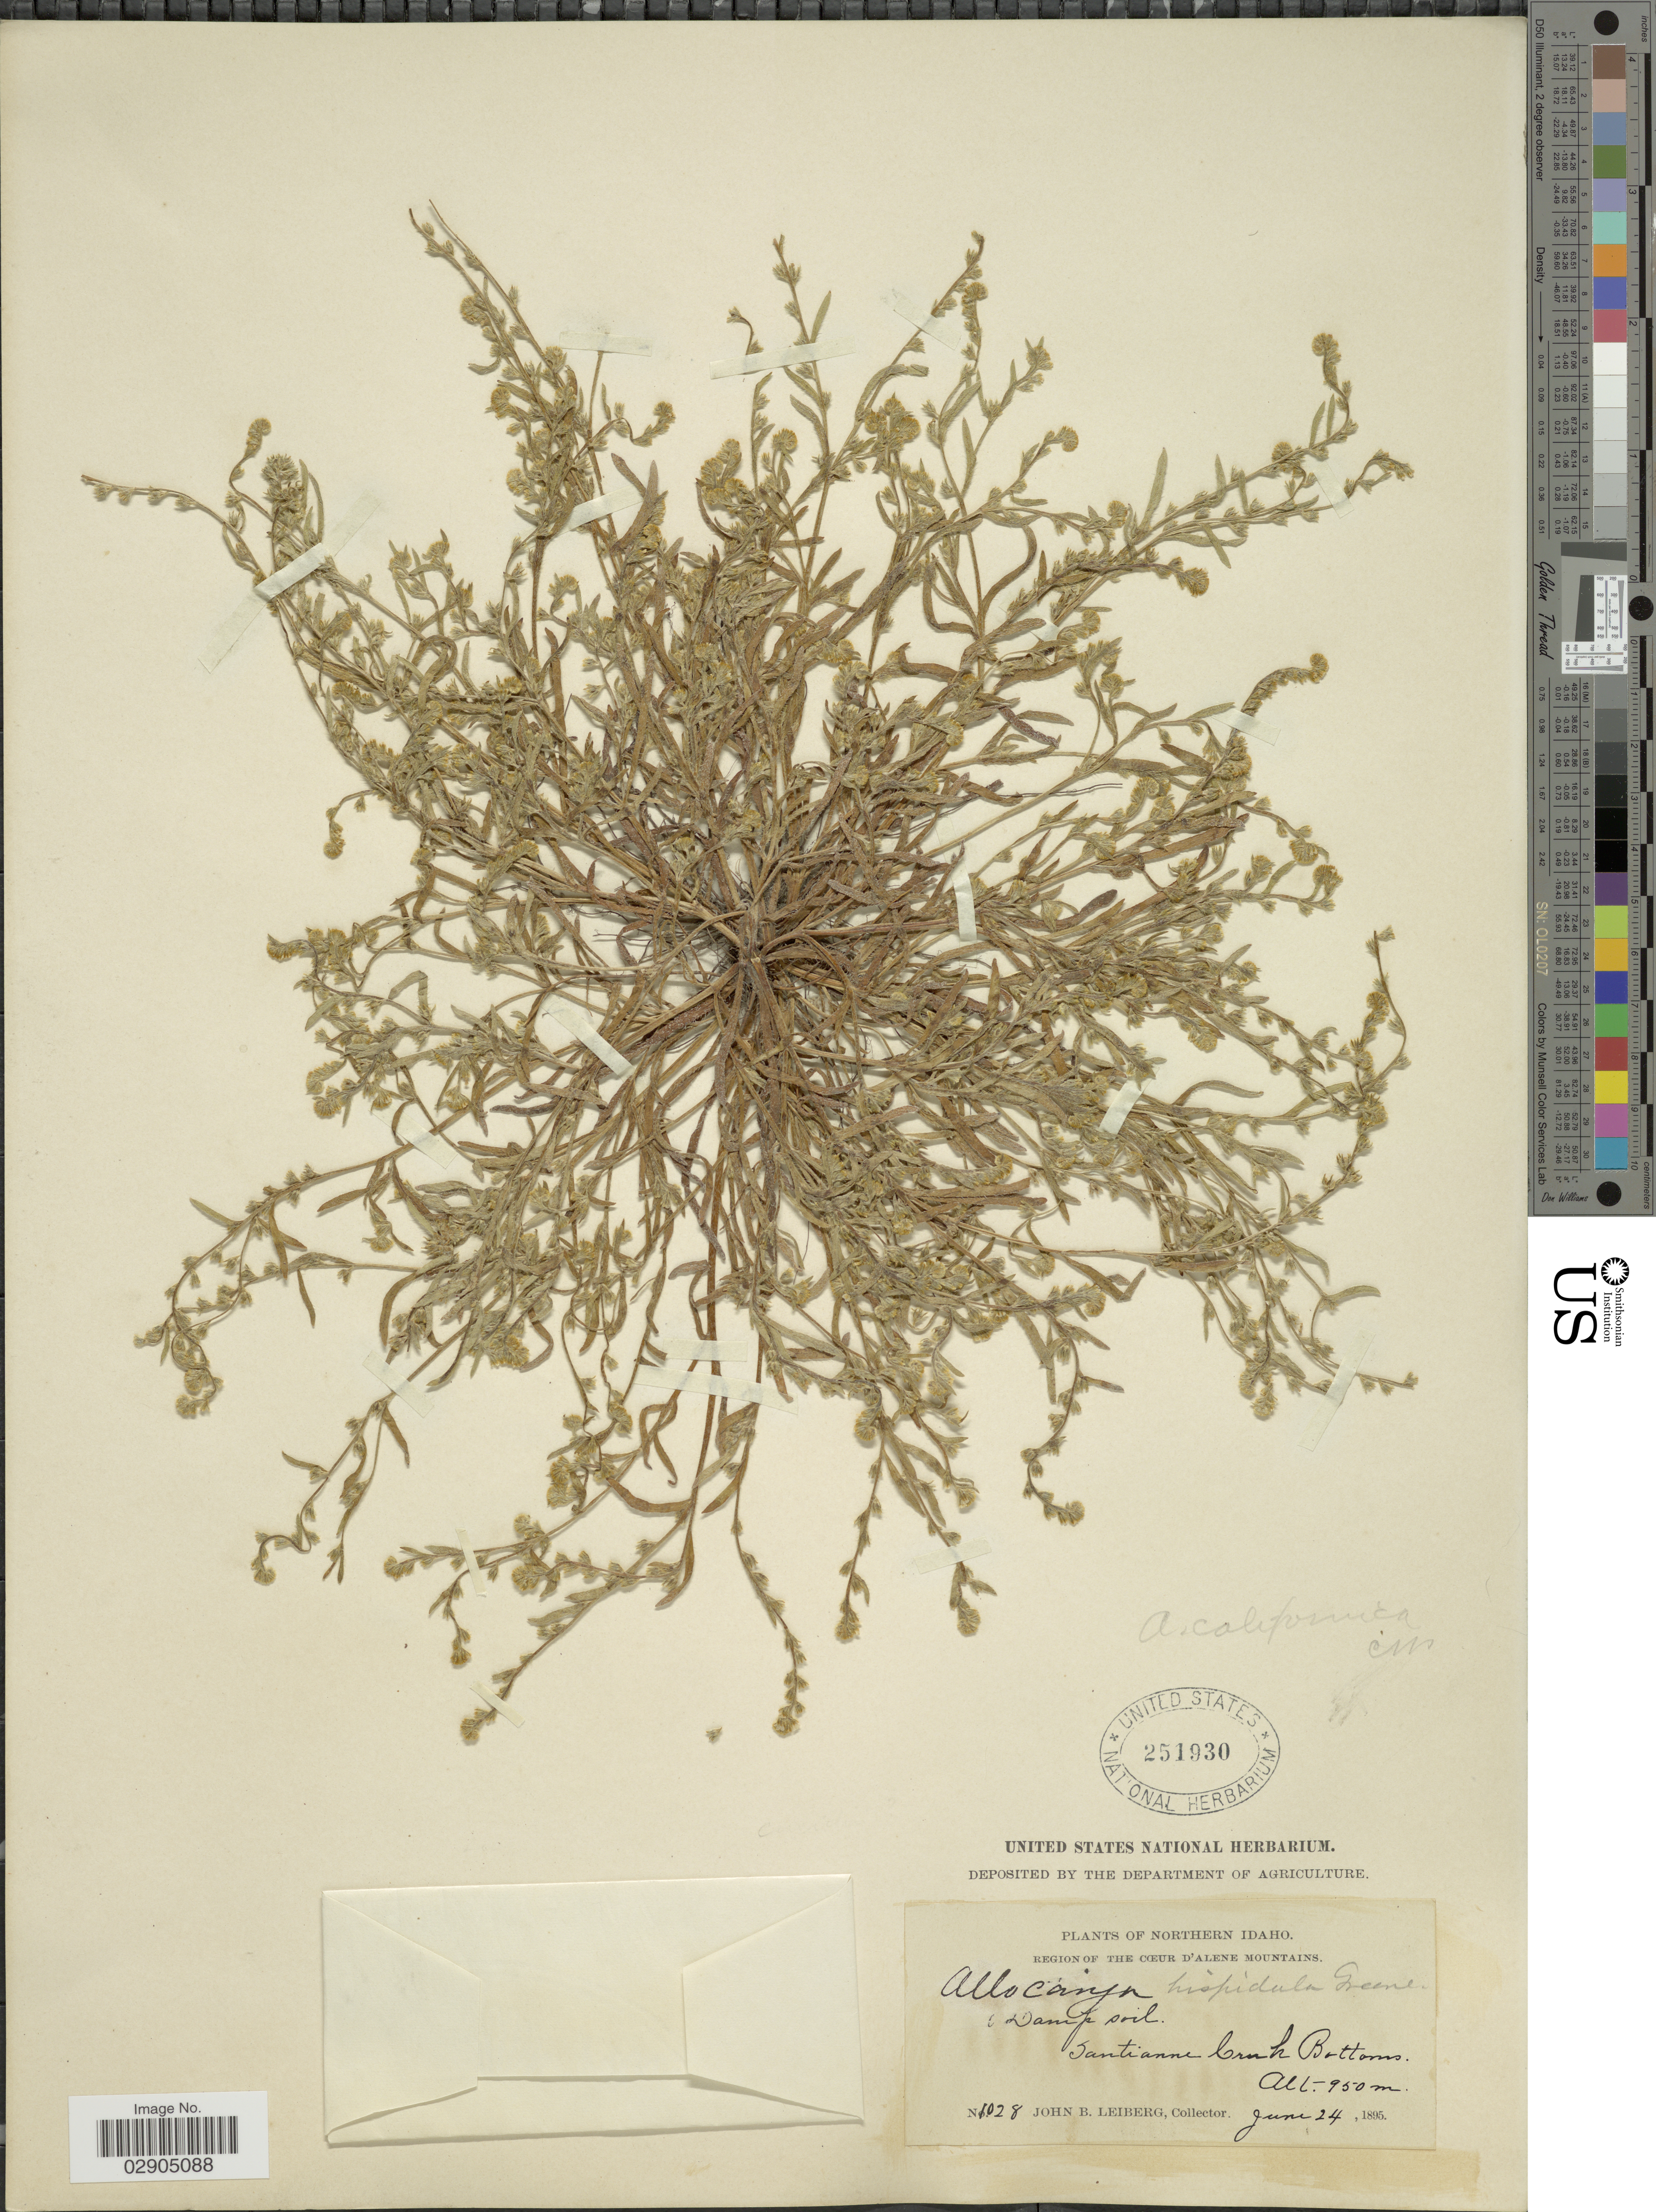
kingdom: Plantae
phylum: Tracheophyta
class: Magnoliopsida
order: Boraginales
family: Boraginaceae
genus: Allocarya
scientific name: Allocarya californica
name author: (Fisch. & C.A. Mey.) Greene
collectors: J. B. Leiberg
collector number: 1028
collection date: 1895-06-24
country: United States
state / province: Idaho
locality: Northern Idaho. Region of the Coeur D' Alene Mountains. Santianne Creek Bottoms.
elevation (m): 950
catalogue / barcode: US 251930